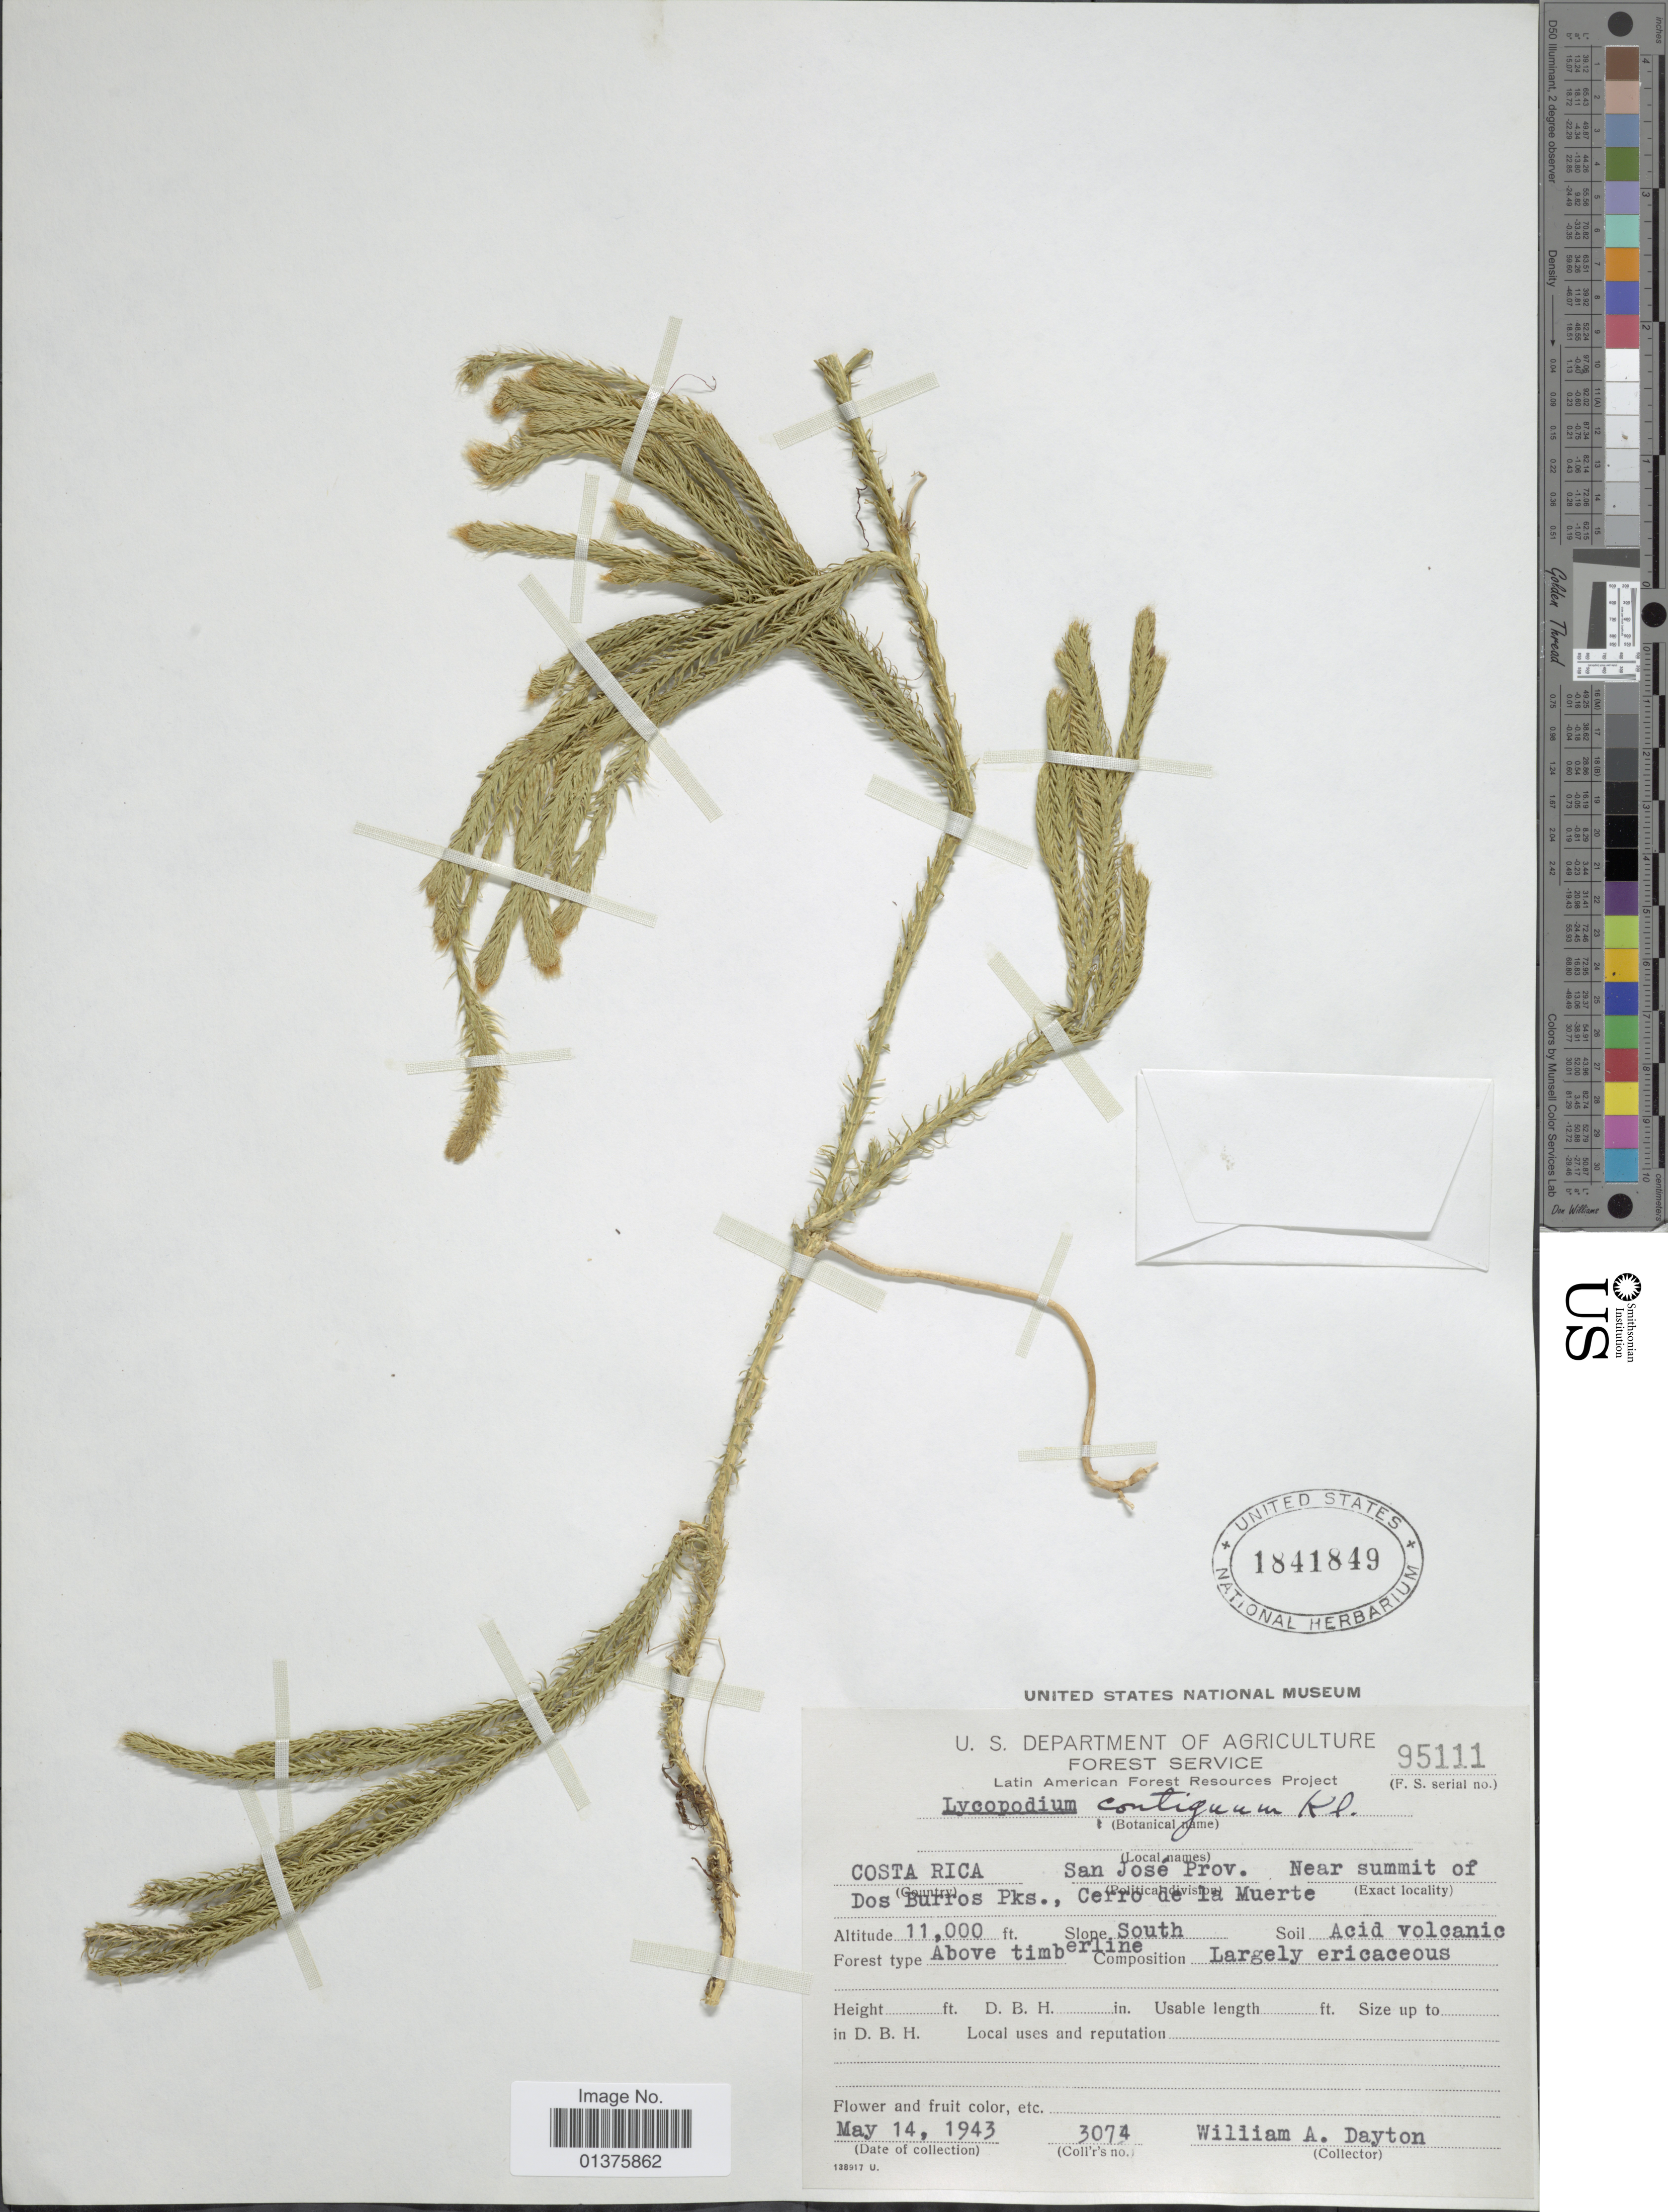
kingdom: Plantae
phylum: Tracheophyta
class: Lycopodiopsida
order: Lycopodiales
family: Lycopodiaceae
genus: Lycopodium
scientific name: Lycopodium clavatum subsp. contiguum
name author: (Klotzsch) B. Øllg.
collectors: W. Dayton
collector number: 3074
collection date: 1943-05-14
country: Costa Rica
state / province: San José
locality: Dos Burros Pks., Cerro de la Muerte, Slope South, above timberline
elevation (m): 3353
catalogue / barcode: US 1841849